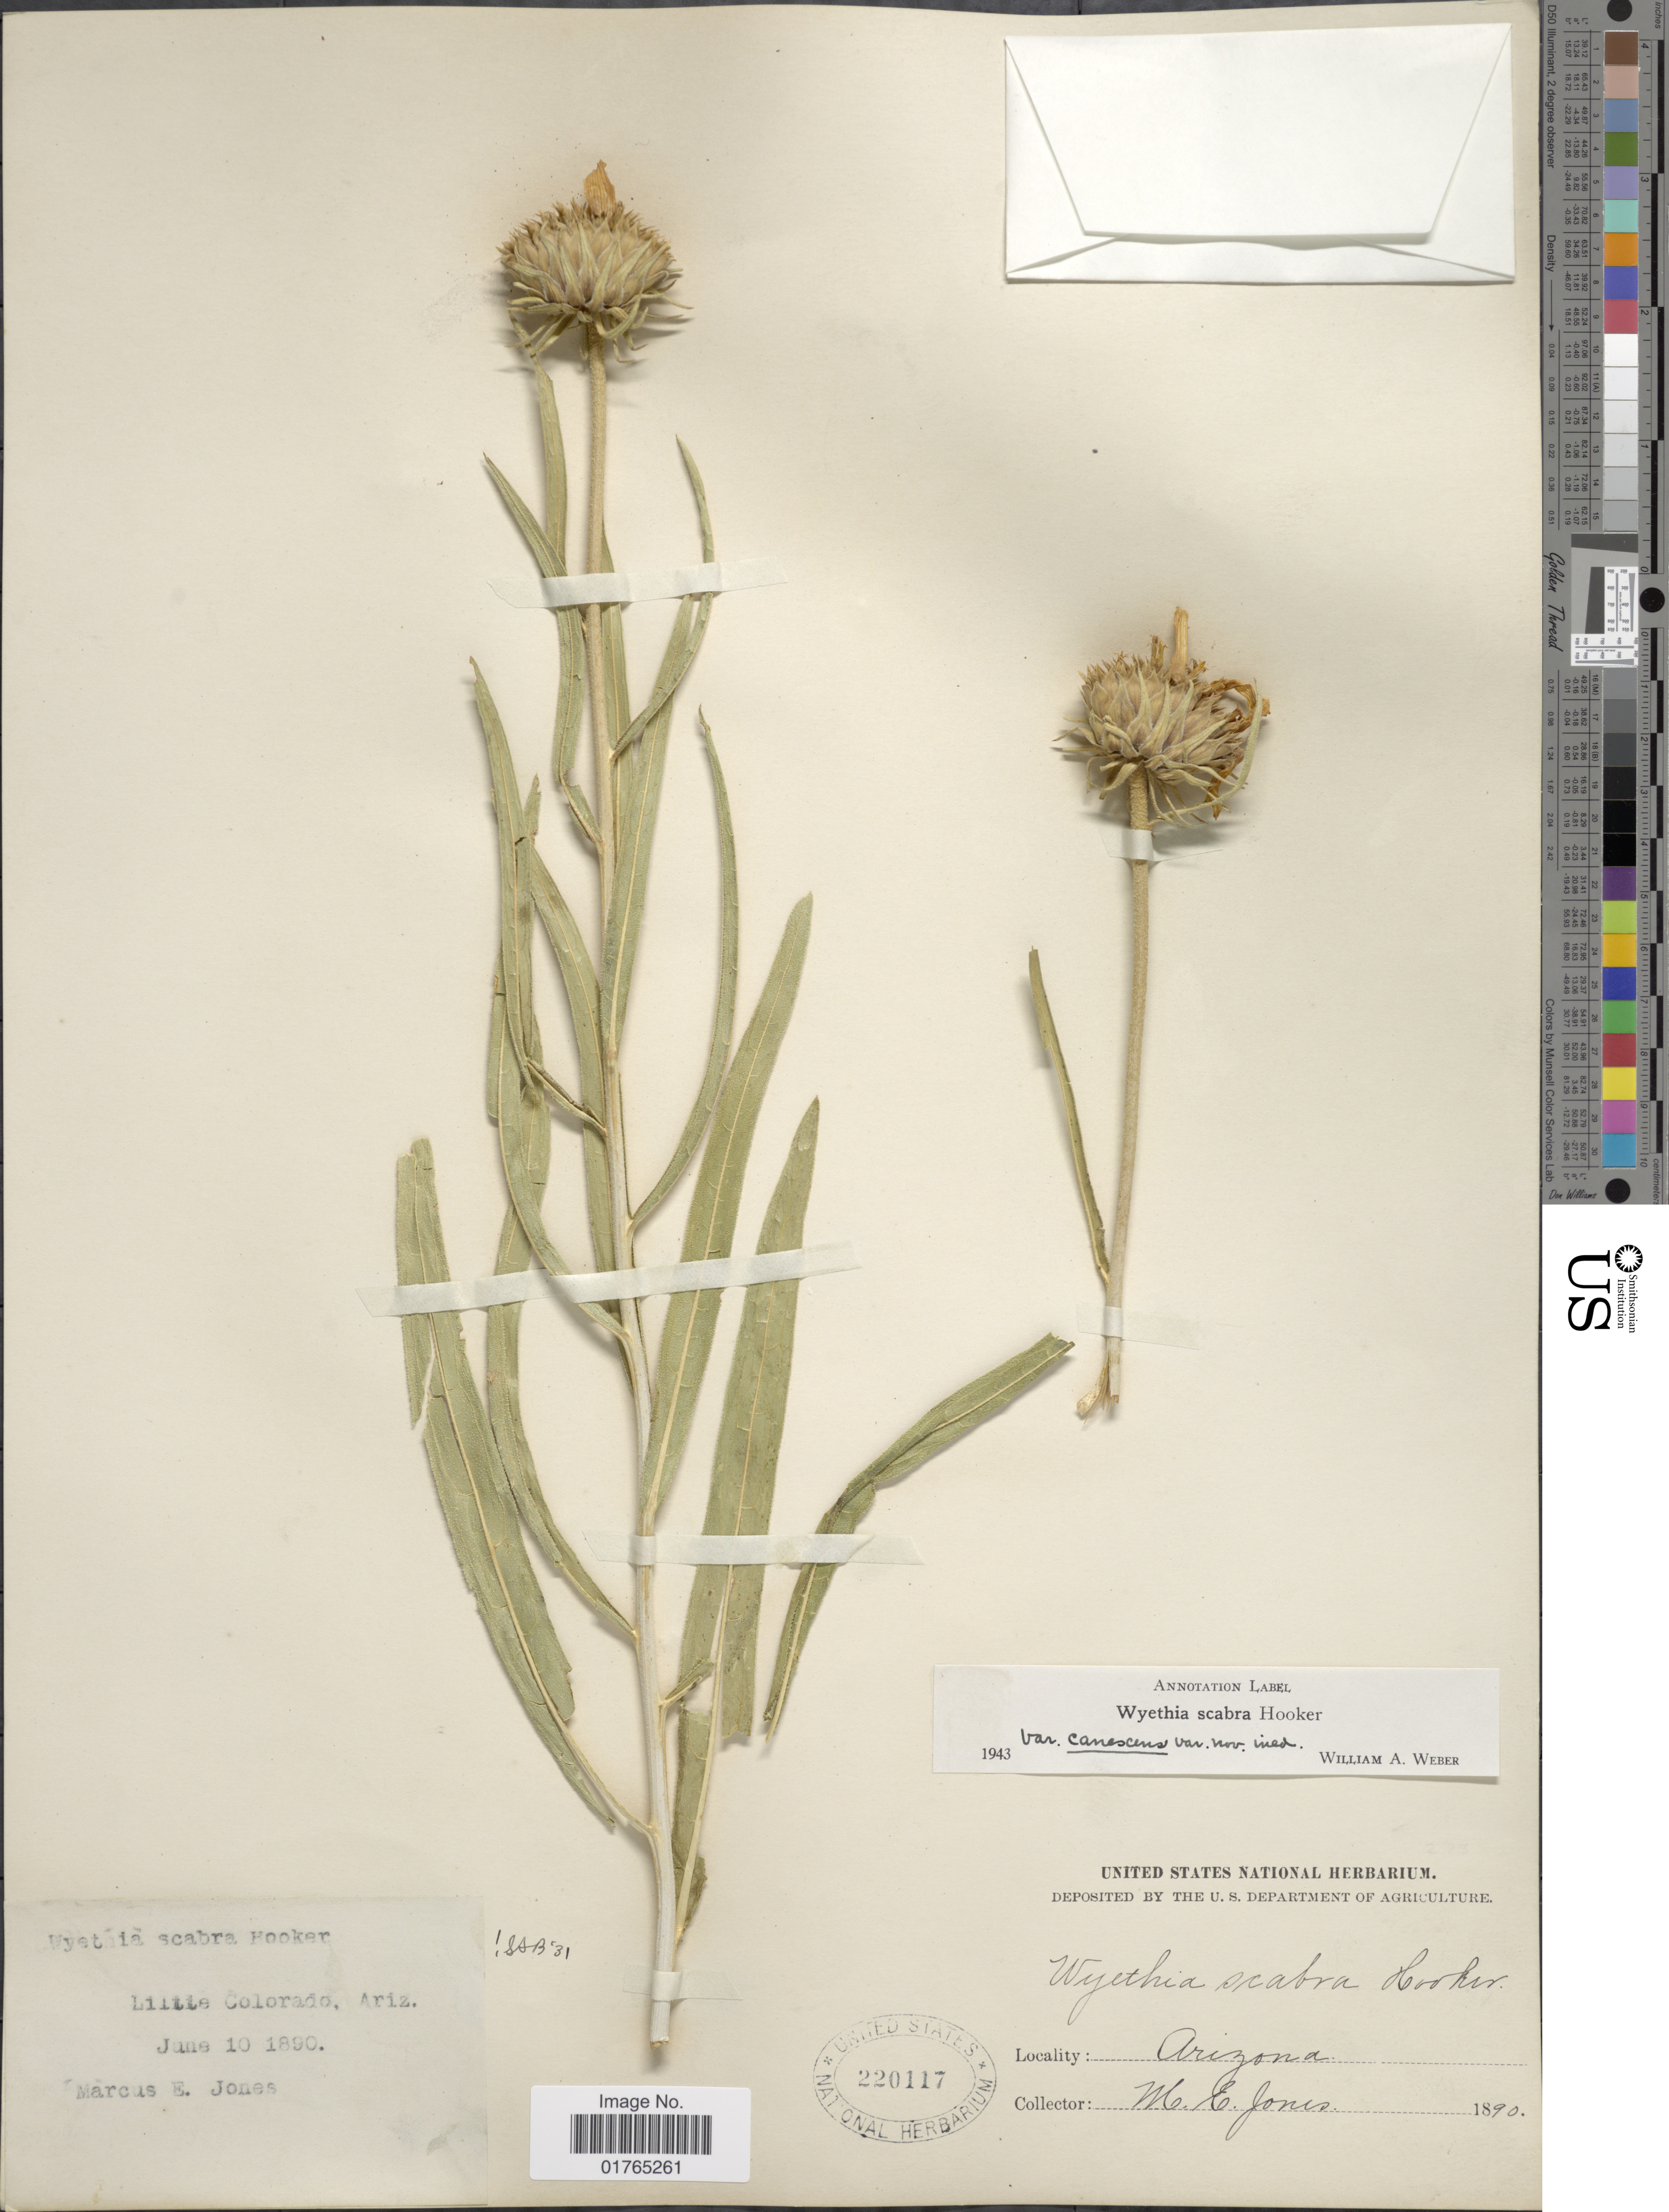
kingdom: Plantae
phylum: Tracheophyta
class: Magnoliopsida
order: Asterales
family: Asteraceae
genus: Wyethia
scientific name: Wyethia scabra var. canescens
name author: W.A. Weber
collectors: M. E. Jones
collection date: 1890-06-10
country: United States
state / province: Arizona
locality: Little Colorado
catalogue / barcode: US 220117